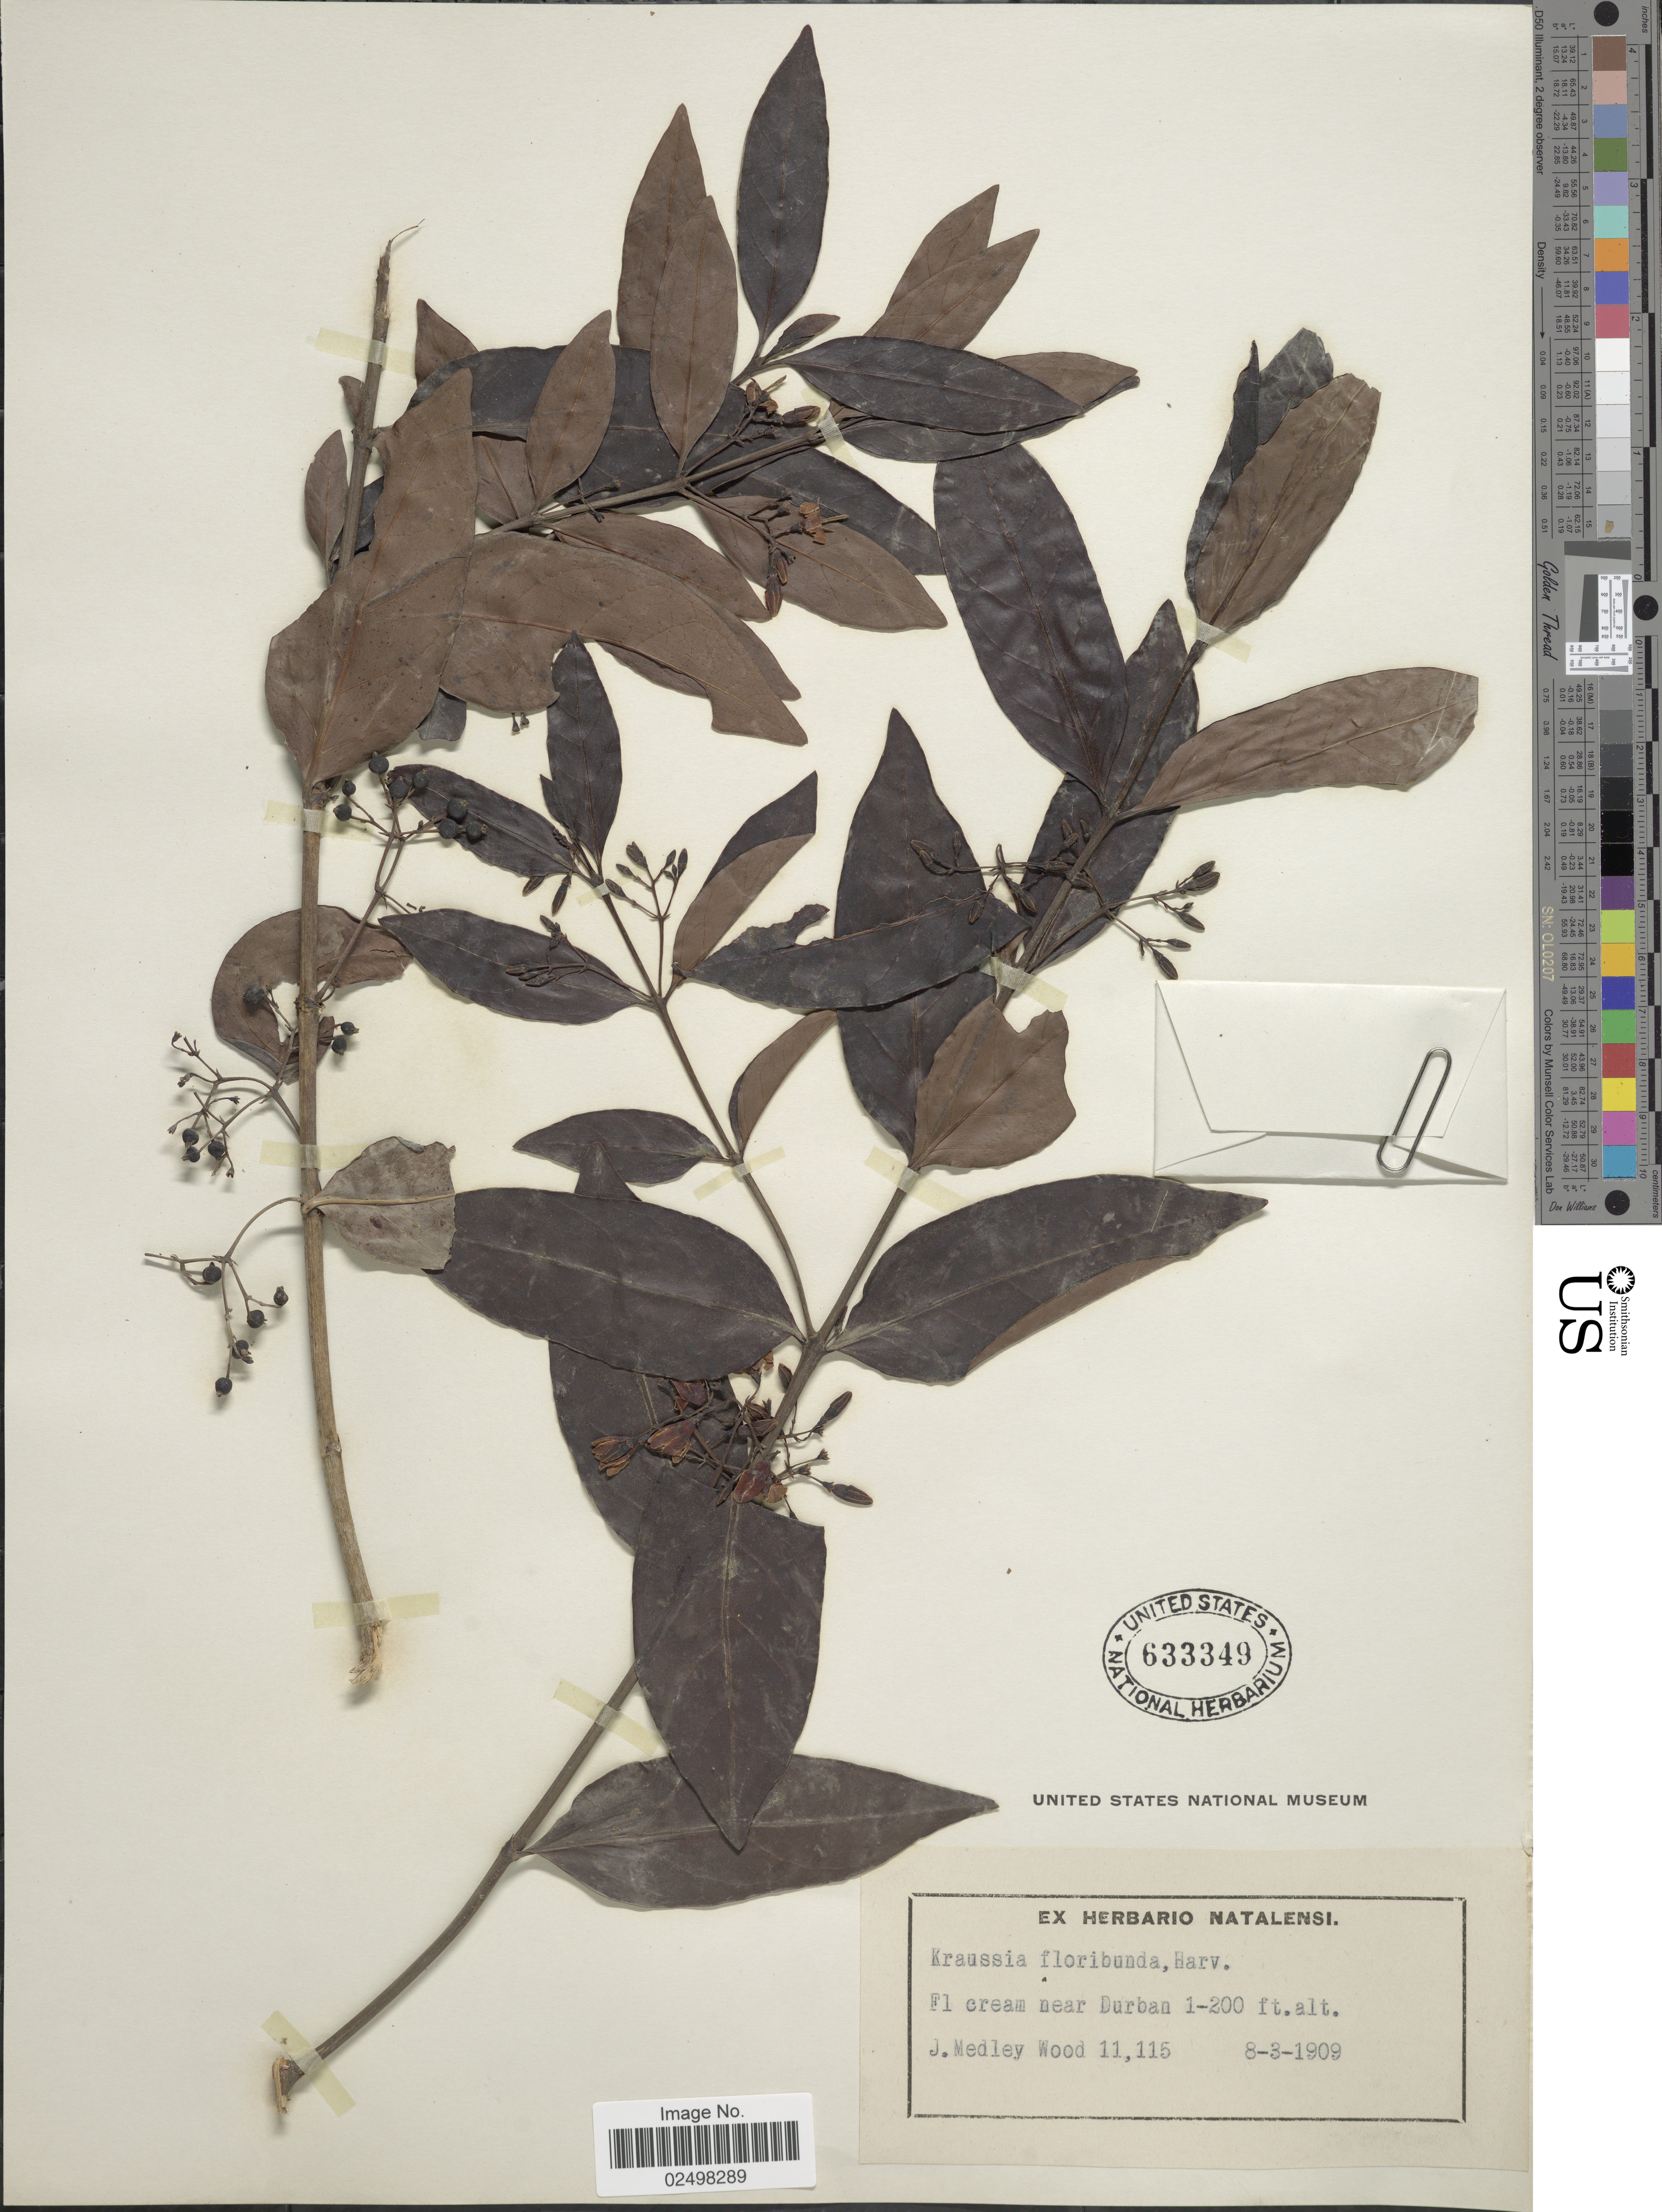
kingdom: Plantae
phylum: Tracheophyta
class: Magnoliopsida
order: Gentianales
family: Rubiaceae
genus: Kraussia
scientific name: Kraussia floribunda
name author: Harv.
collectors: J. Medley Wood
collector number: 11115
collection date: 1909-03-08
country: South Africa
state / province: KwaZulu-Natal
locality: Near Durban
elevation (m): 30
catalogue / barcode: US 633349